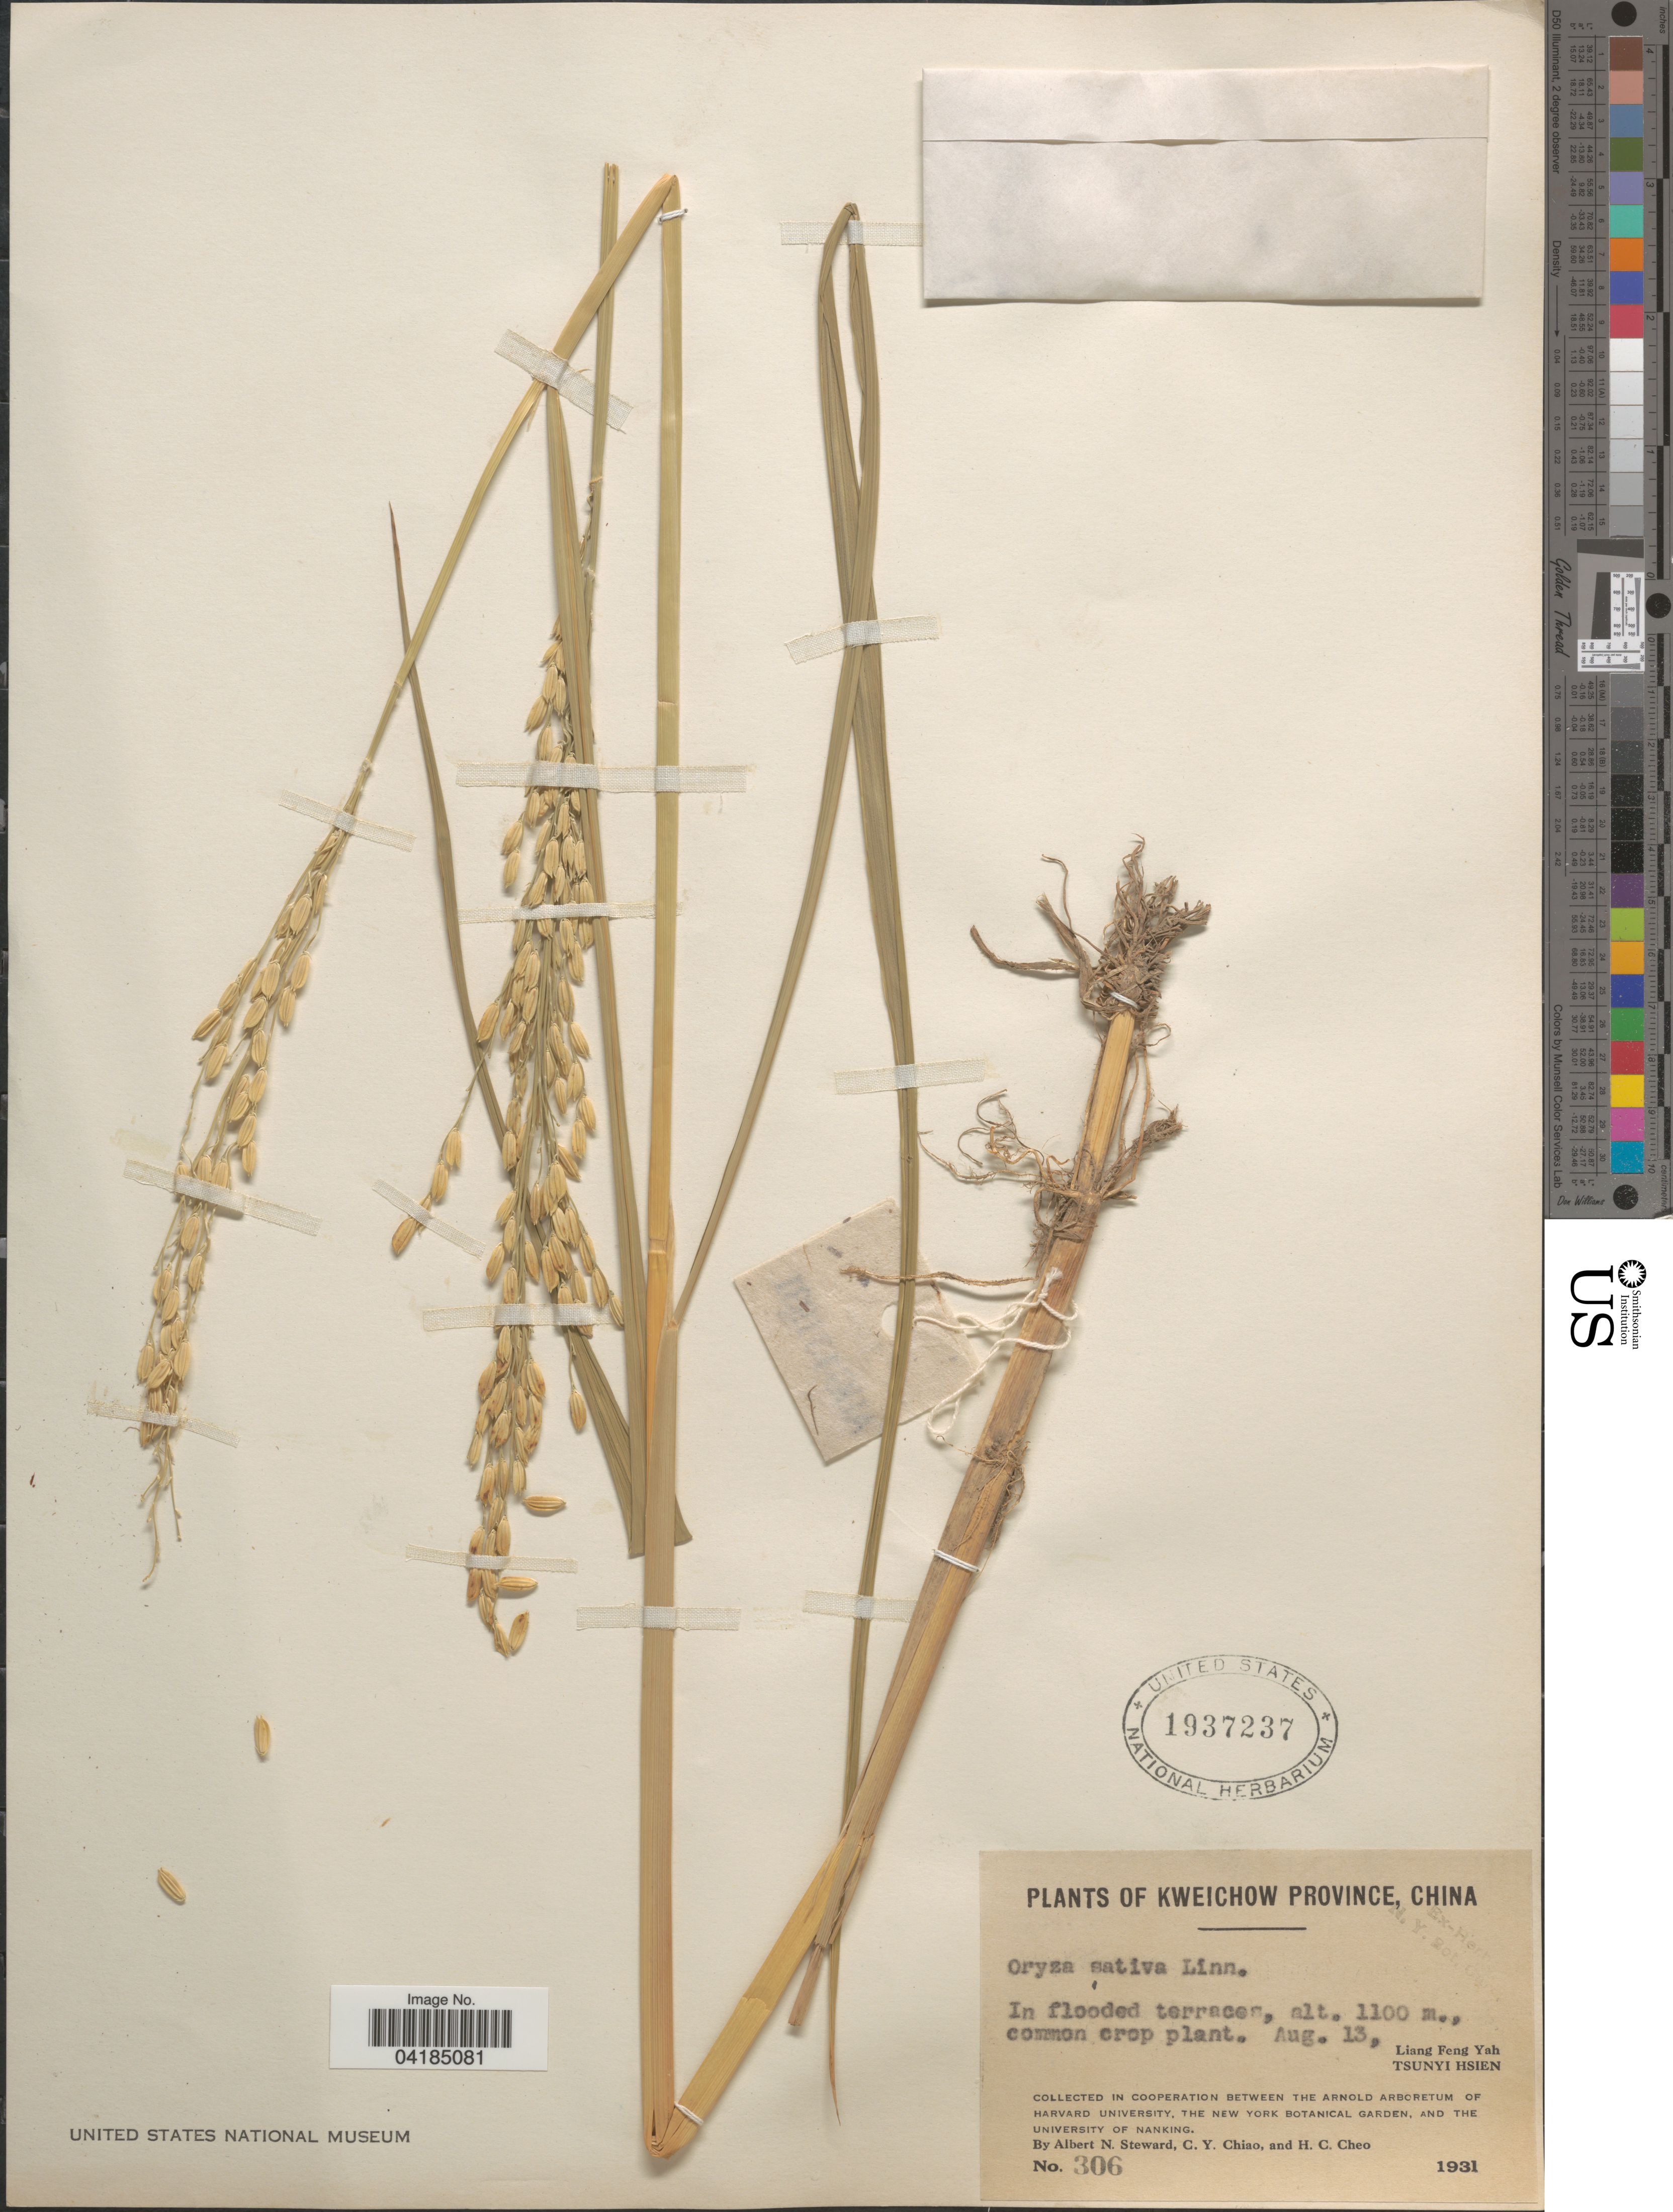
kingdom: Plantae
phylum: Tracheophyta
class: Liliopsida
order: Poales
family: Poaceae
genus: Oryza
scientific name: Oryza sativa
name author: L.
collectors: A. N. Steward, C. Y. Chiao & H. Cheo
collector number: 306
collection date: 1931-08-13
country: China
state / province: Guizhou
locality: Kweichow Province. Liang Feng Yah. Tsunyi Hsien.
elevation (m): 1100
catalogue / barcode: US 1937237